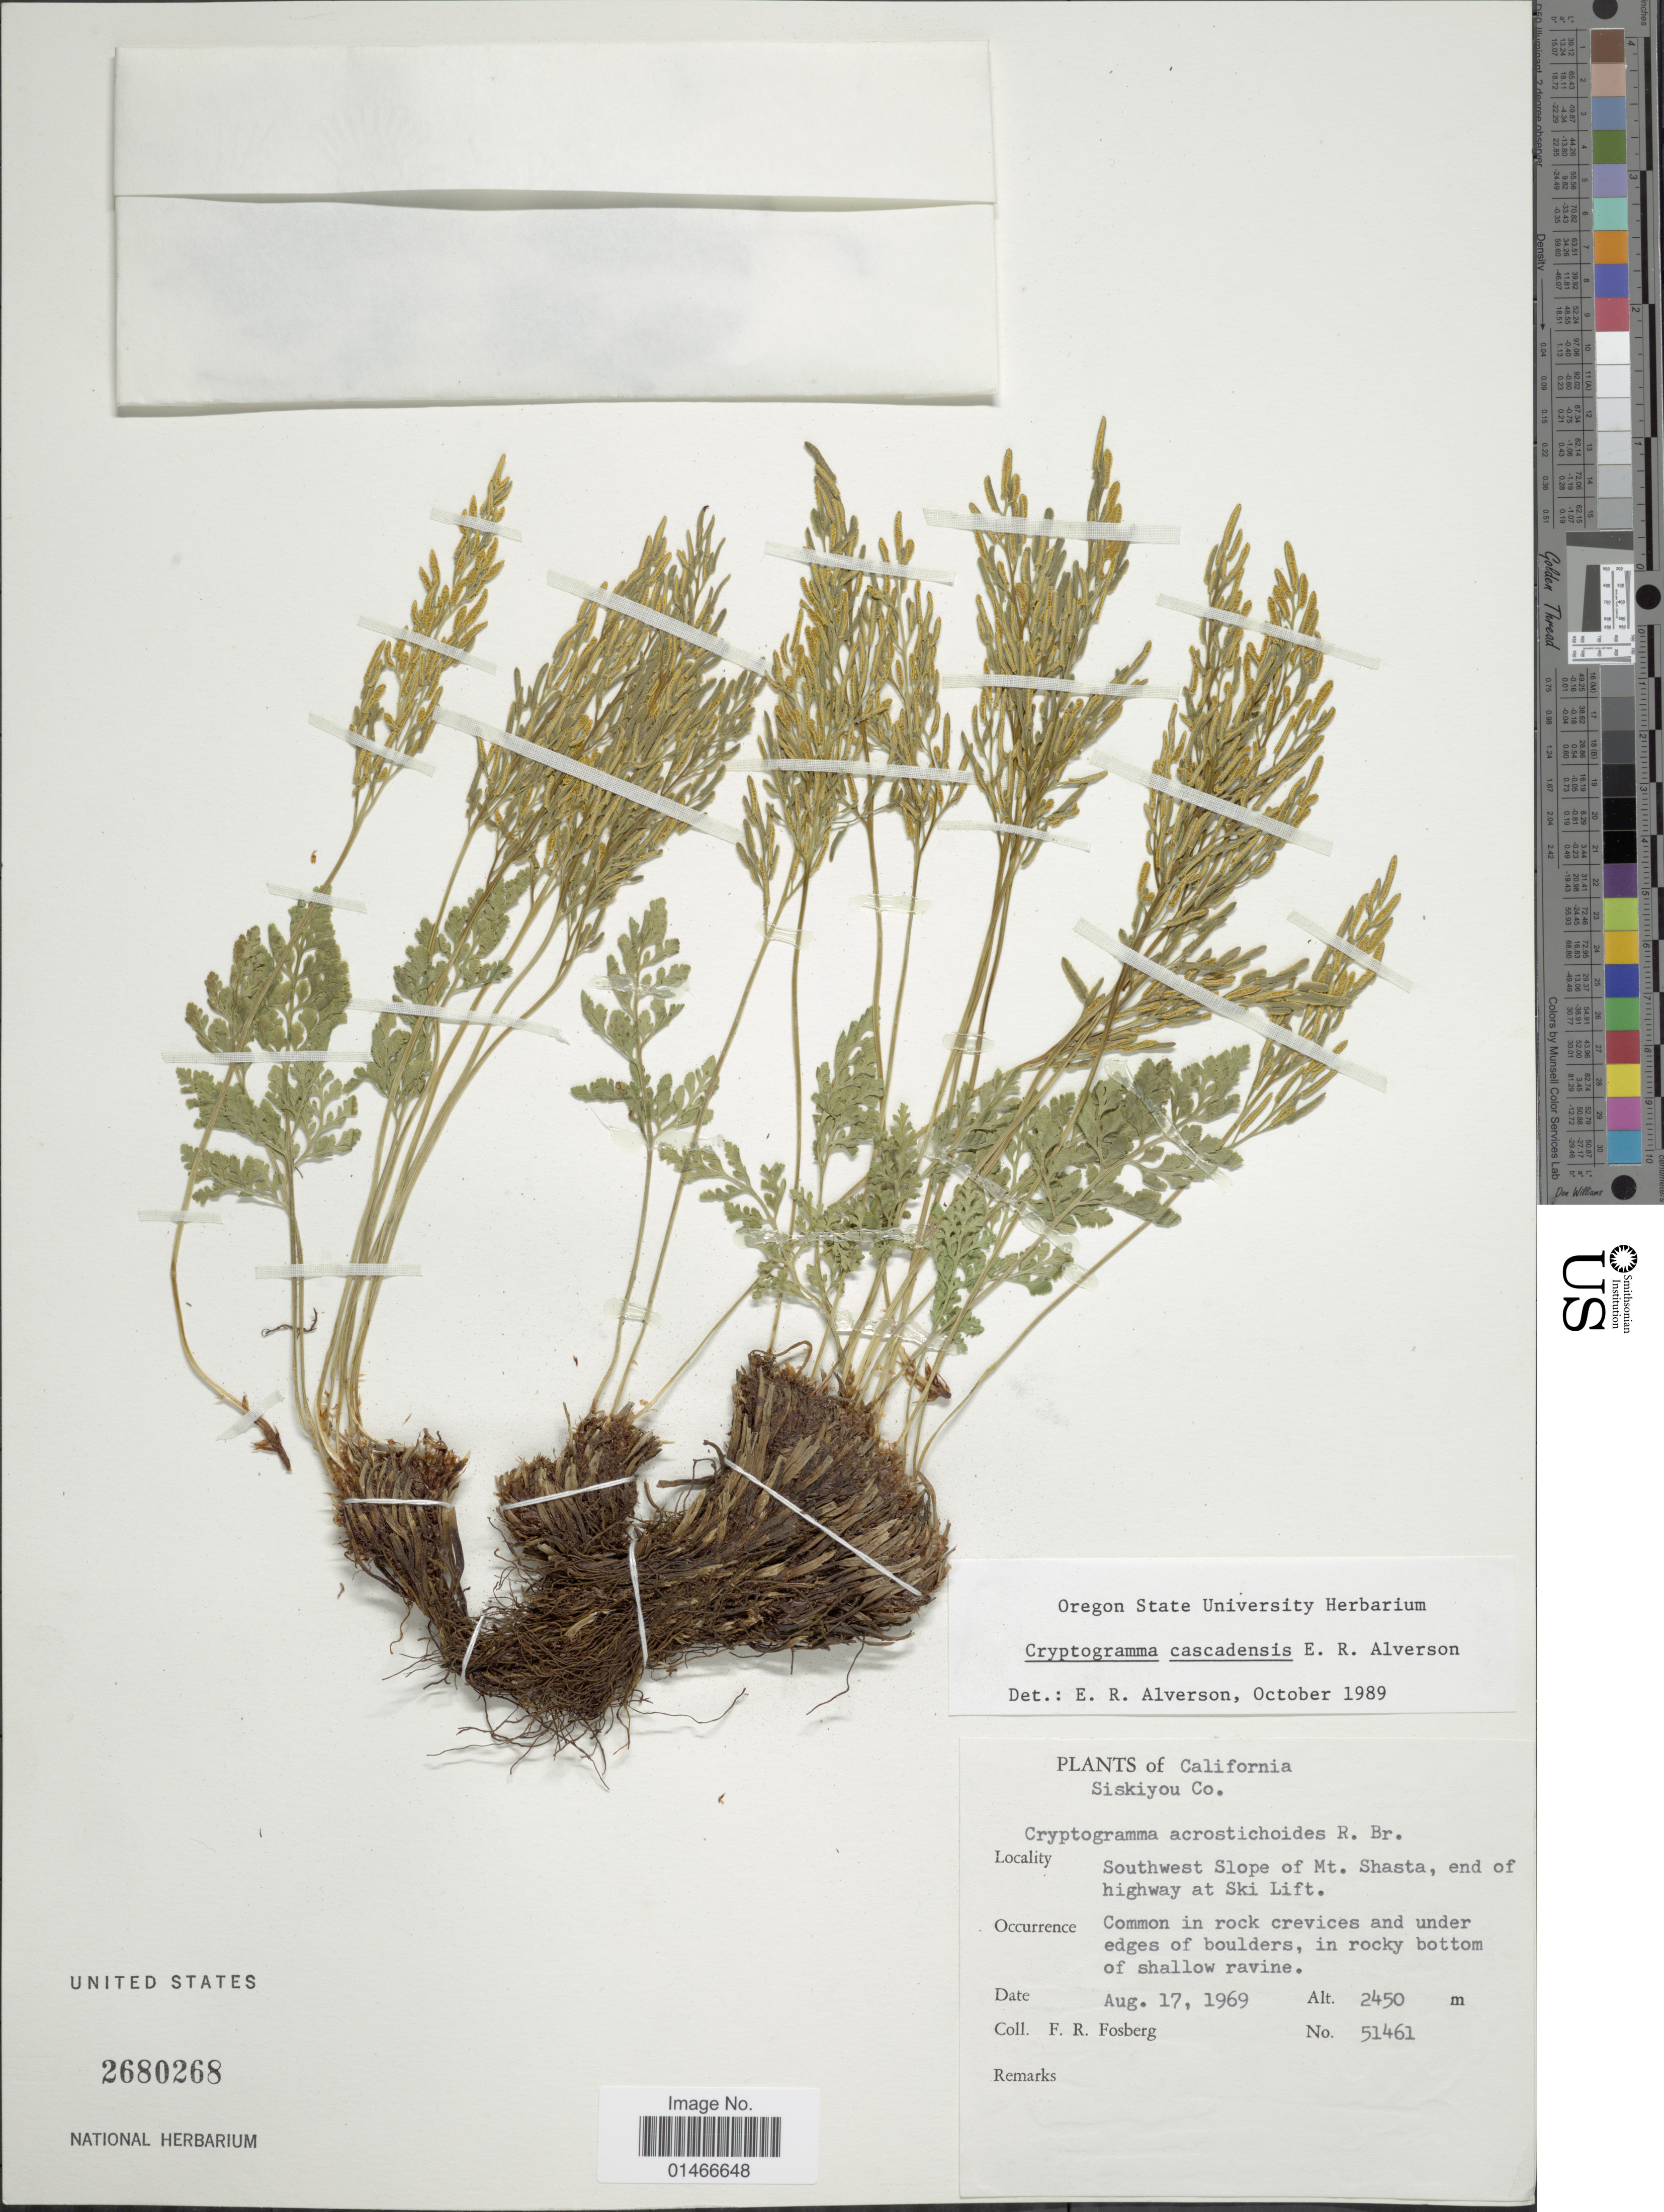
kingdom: Plantae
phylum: Tracheophyta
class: Polypodiopsida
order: Polypodiales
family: Pteridaceae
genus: Cryptogramma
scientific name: Cryptogramma cascadensis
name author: Alverson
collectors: F. R. Fosberg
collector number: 51461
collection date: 1969-08-17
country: United States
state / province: California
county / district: Siskiyou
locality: Siskiyou Co. Southwest Slope of Mt. Shasta, end of highway at Ski Lift.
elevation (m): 1450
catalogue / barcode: US 2680268